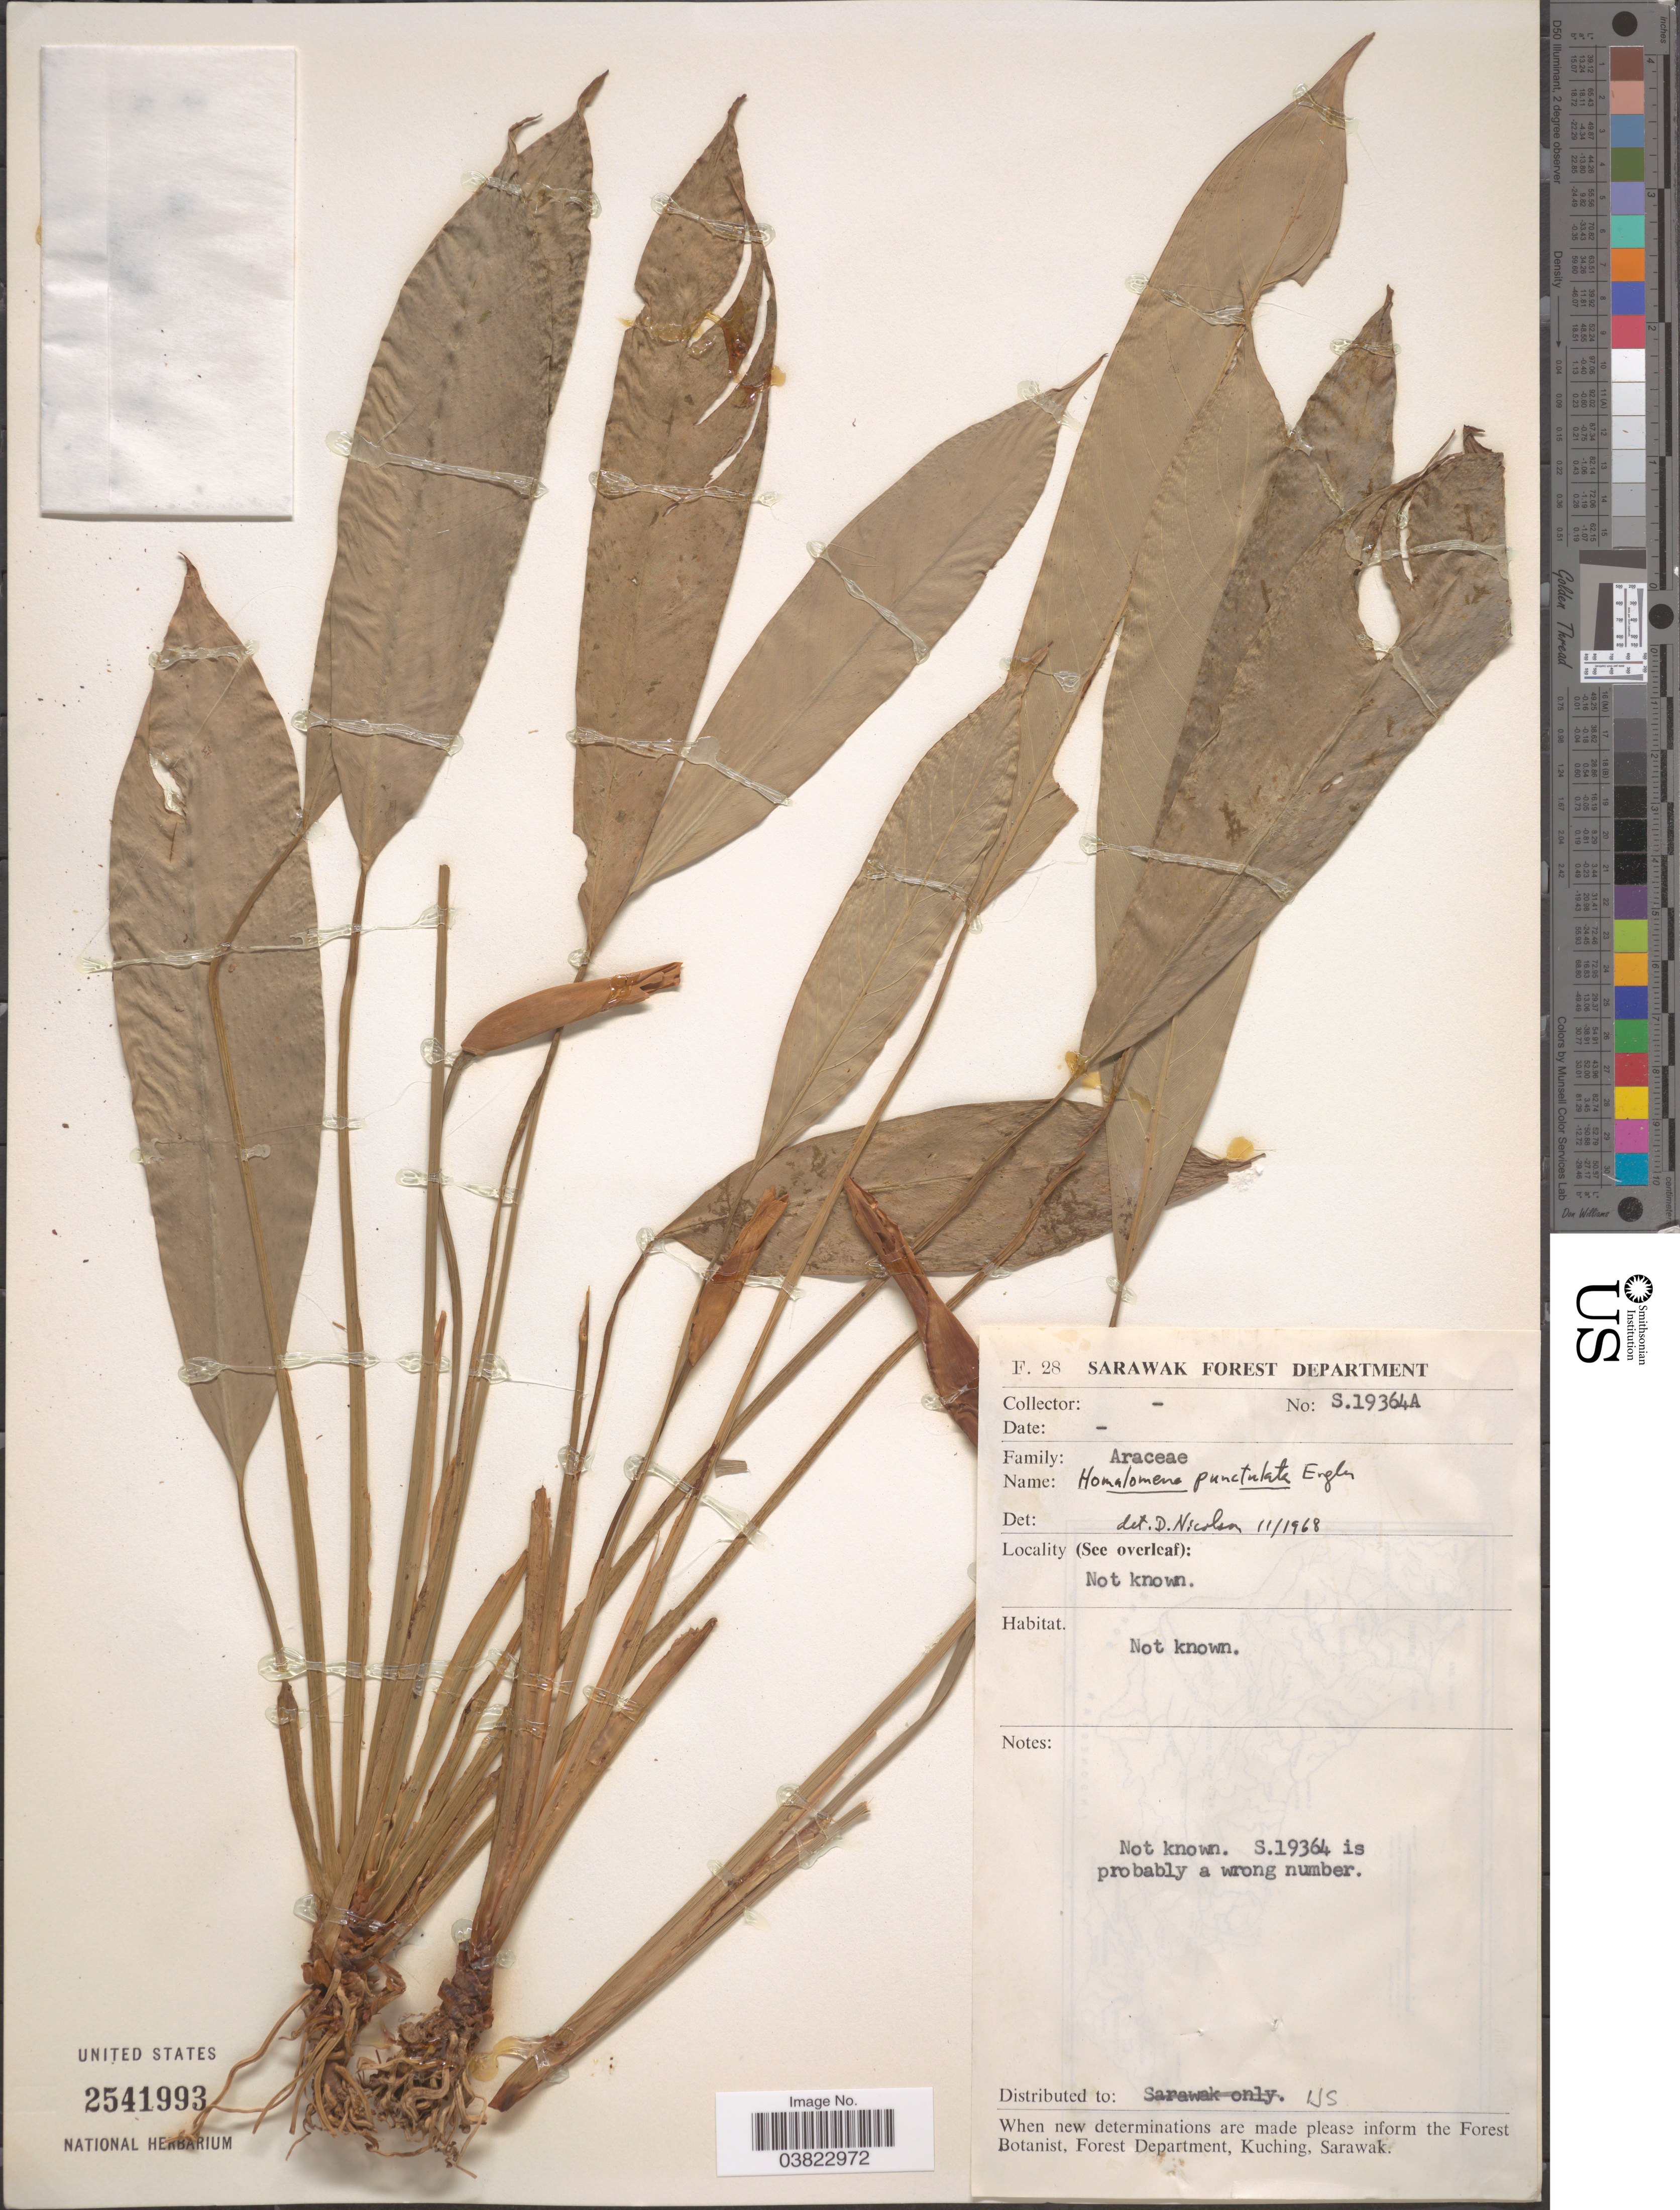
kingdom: Plantae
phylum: Tracheophyta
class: Liliopsida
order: Alismatales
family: Araceae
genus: Homalomena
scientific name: Homalomena punctulata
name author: Engl.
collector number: S.19364A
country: Malaysia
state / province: Sarawak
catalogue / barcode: US 2541993